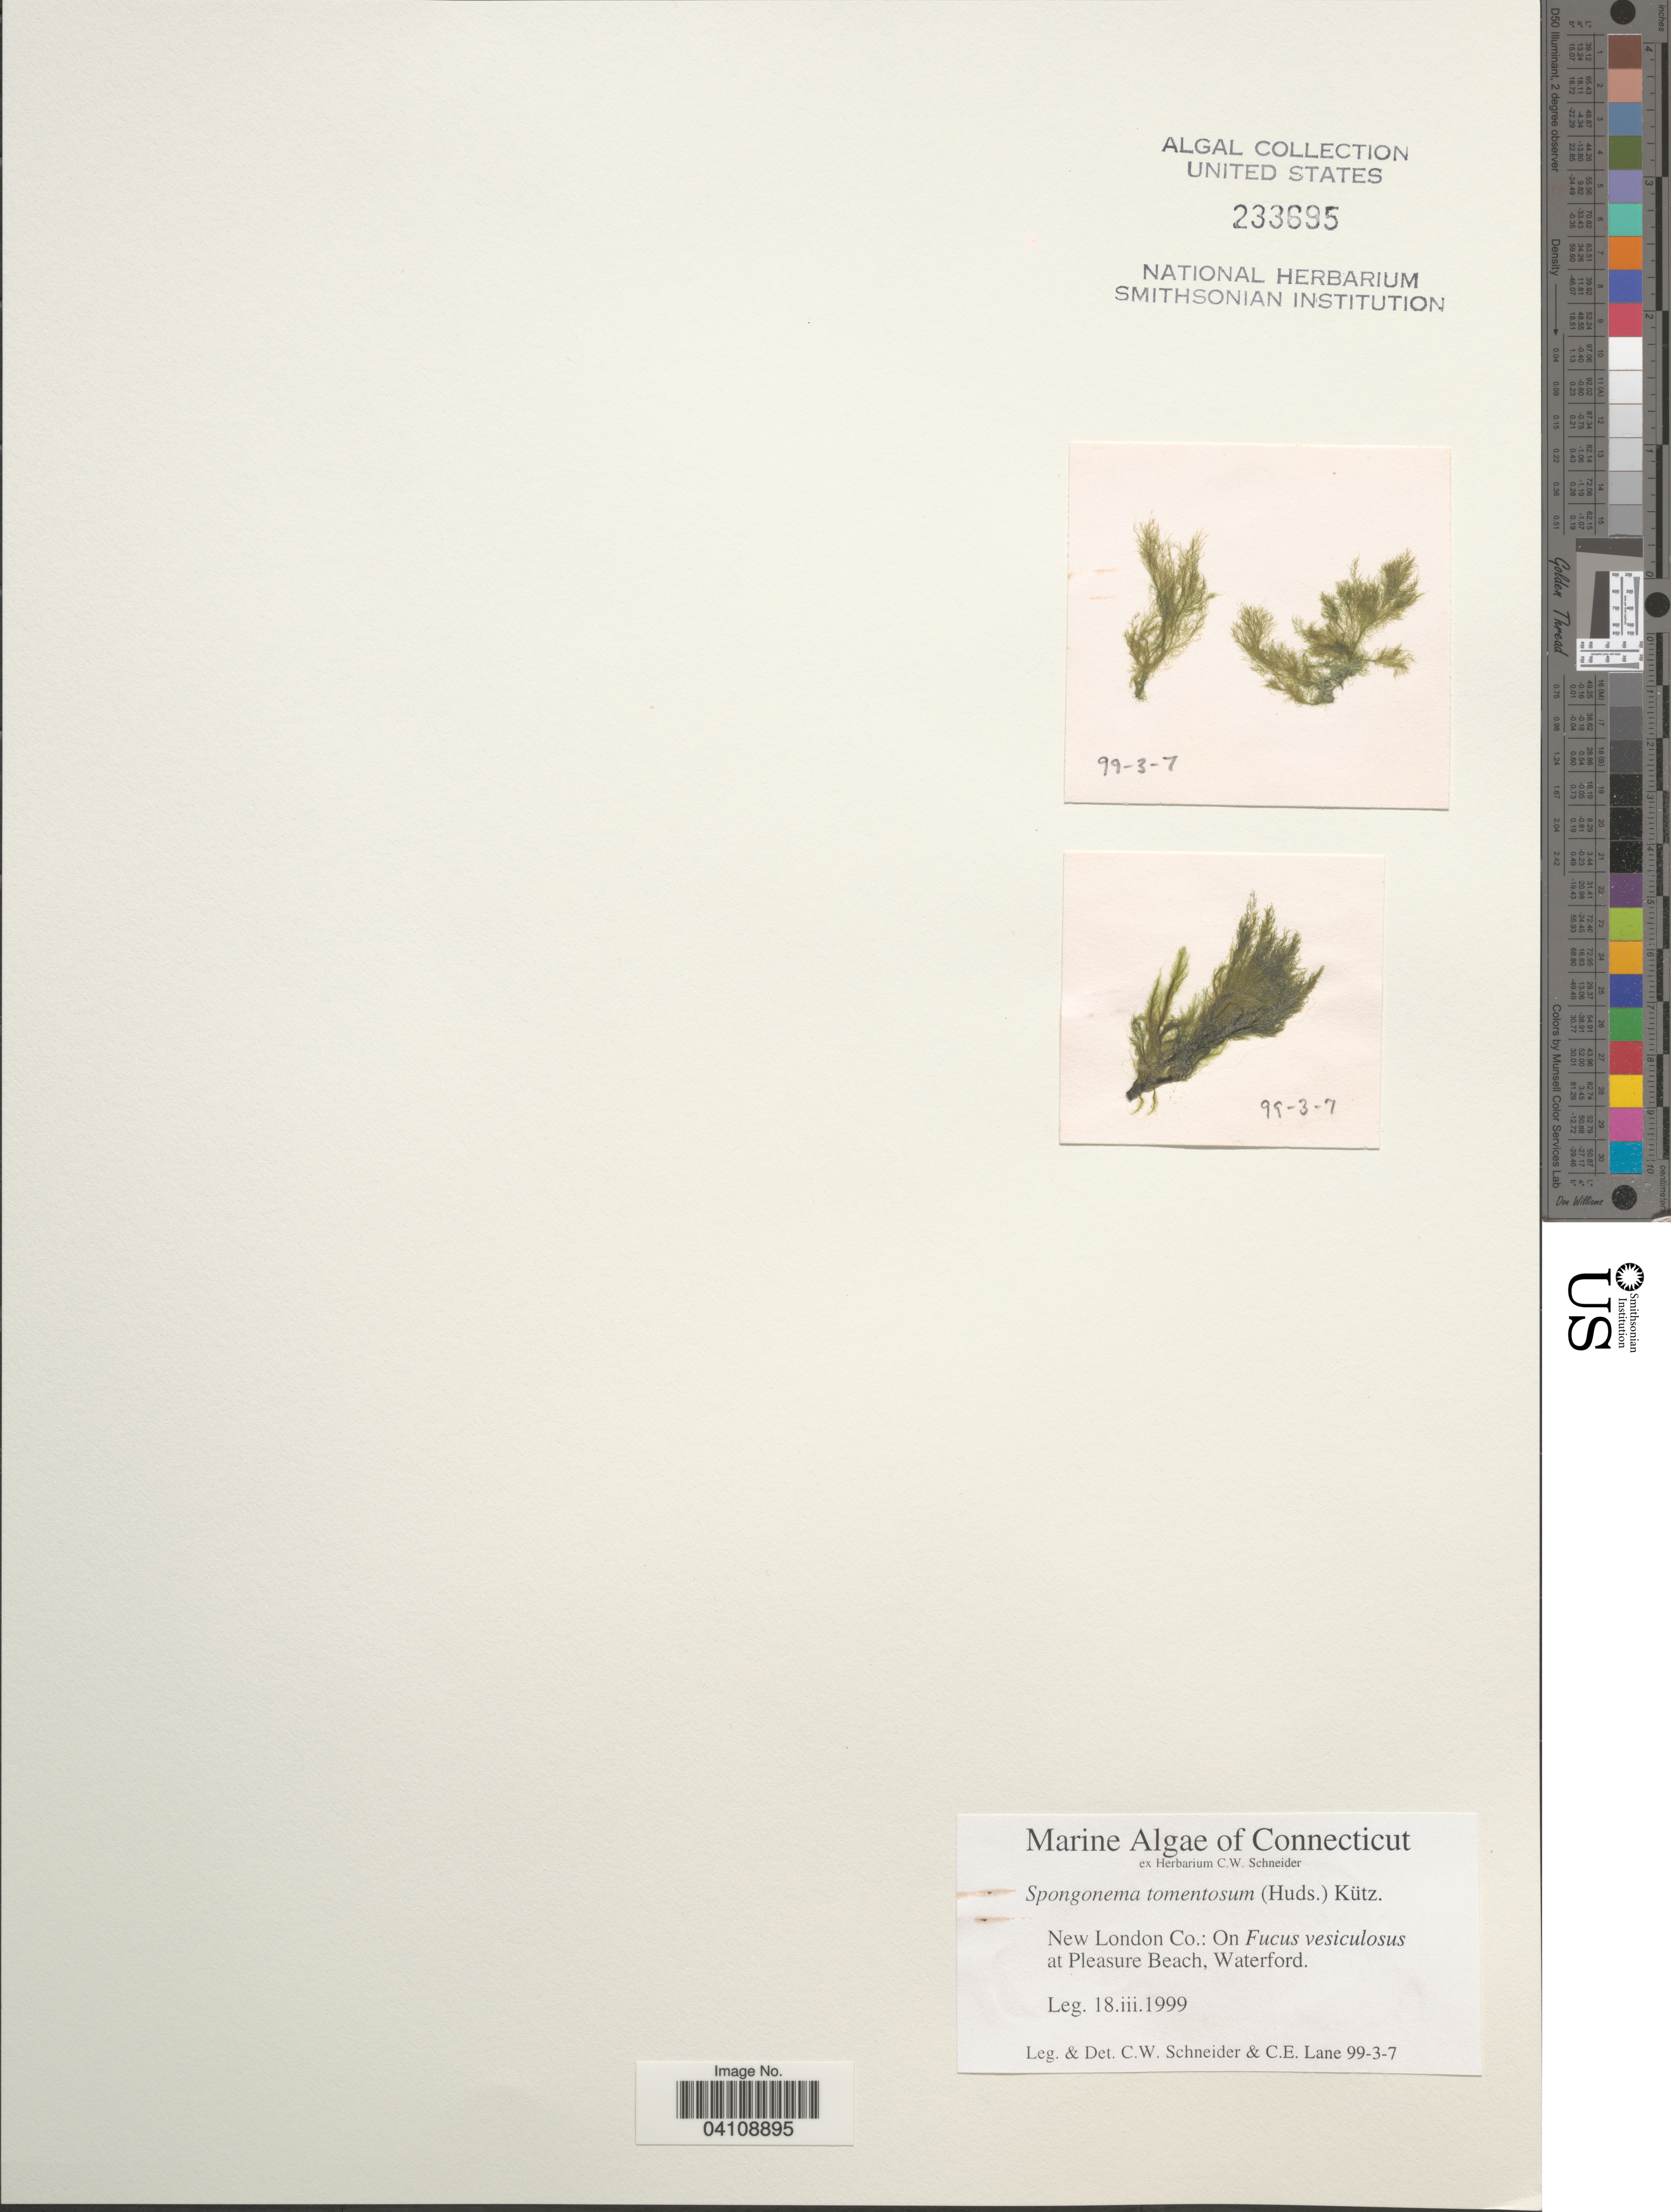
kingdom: Chromista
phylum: Ochrophyta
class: Phaeophyceae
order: Ectocarpales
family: Ectocarpaceae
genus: Spongonema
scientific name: Spongonema tomentosum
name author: (Huds.) Kütz.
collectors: C. W.Schneider & C. E. Lane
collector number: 99-3-7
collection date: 1999-03-18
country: United States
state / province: Connecticut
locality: New London Co.: at Pleasure Beach, Waterford.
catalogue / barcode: US 233695